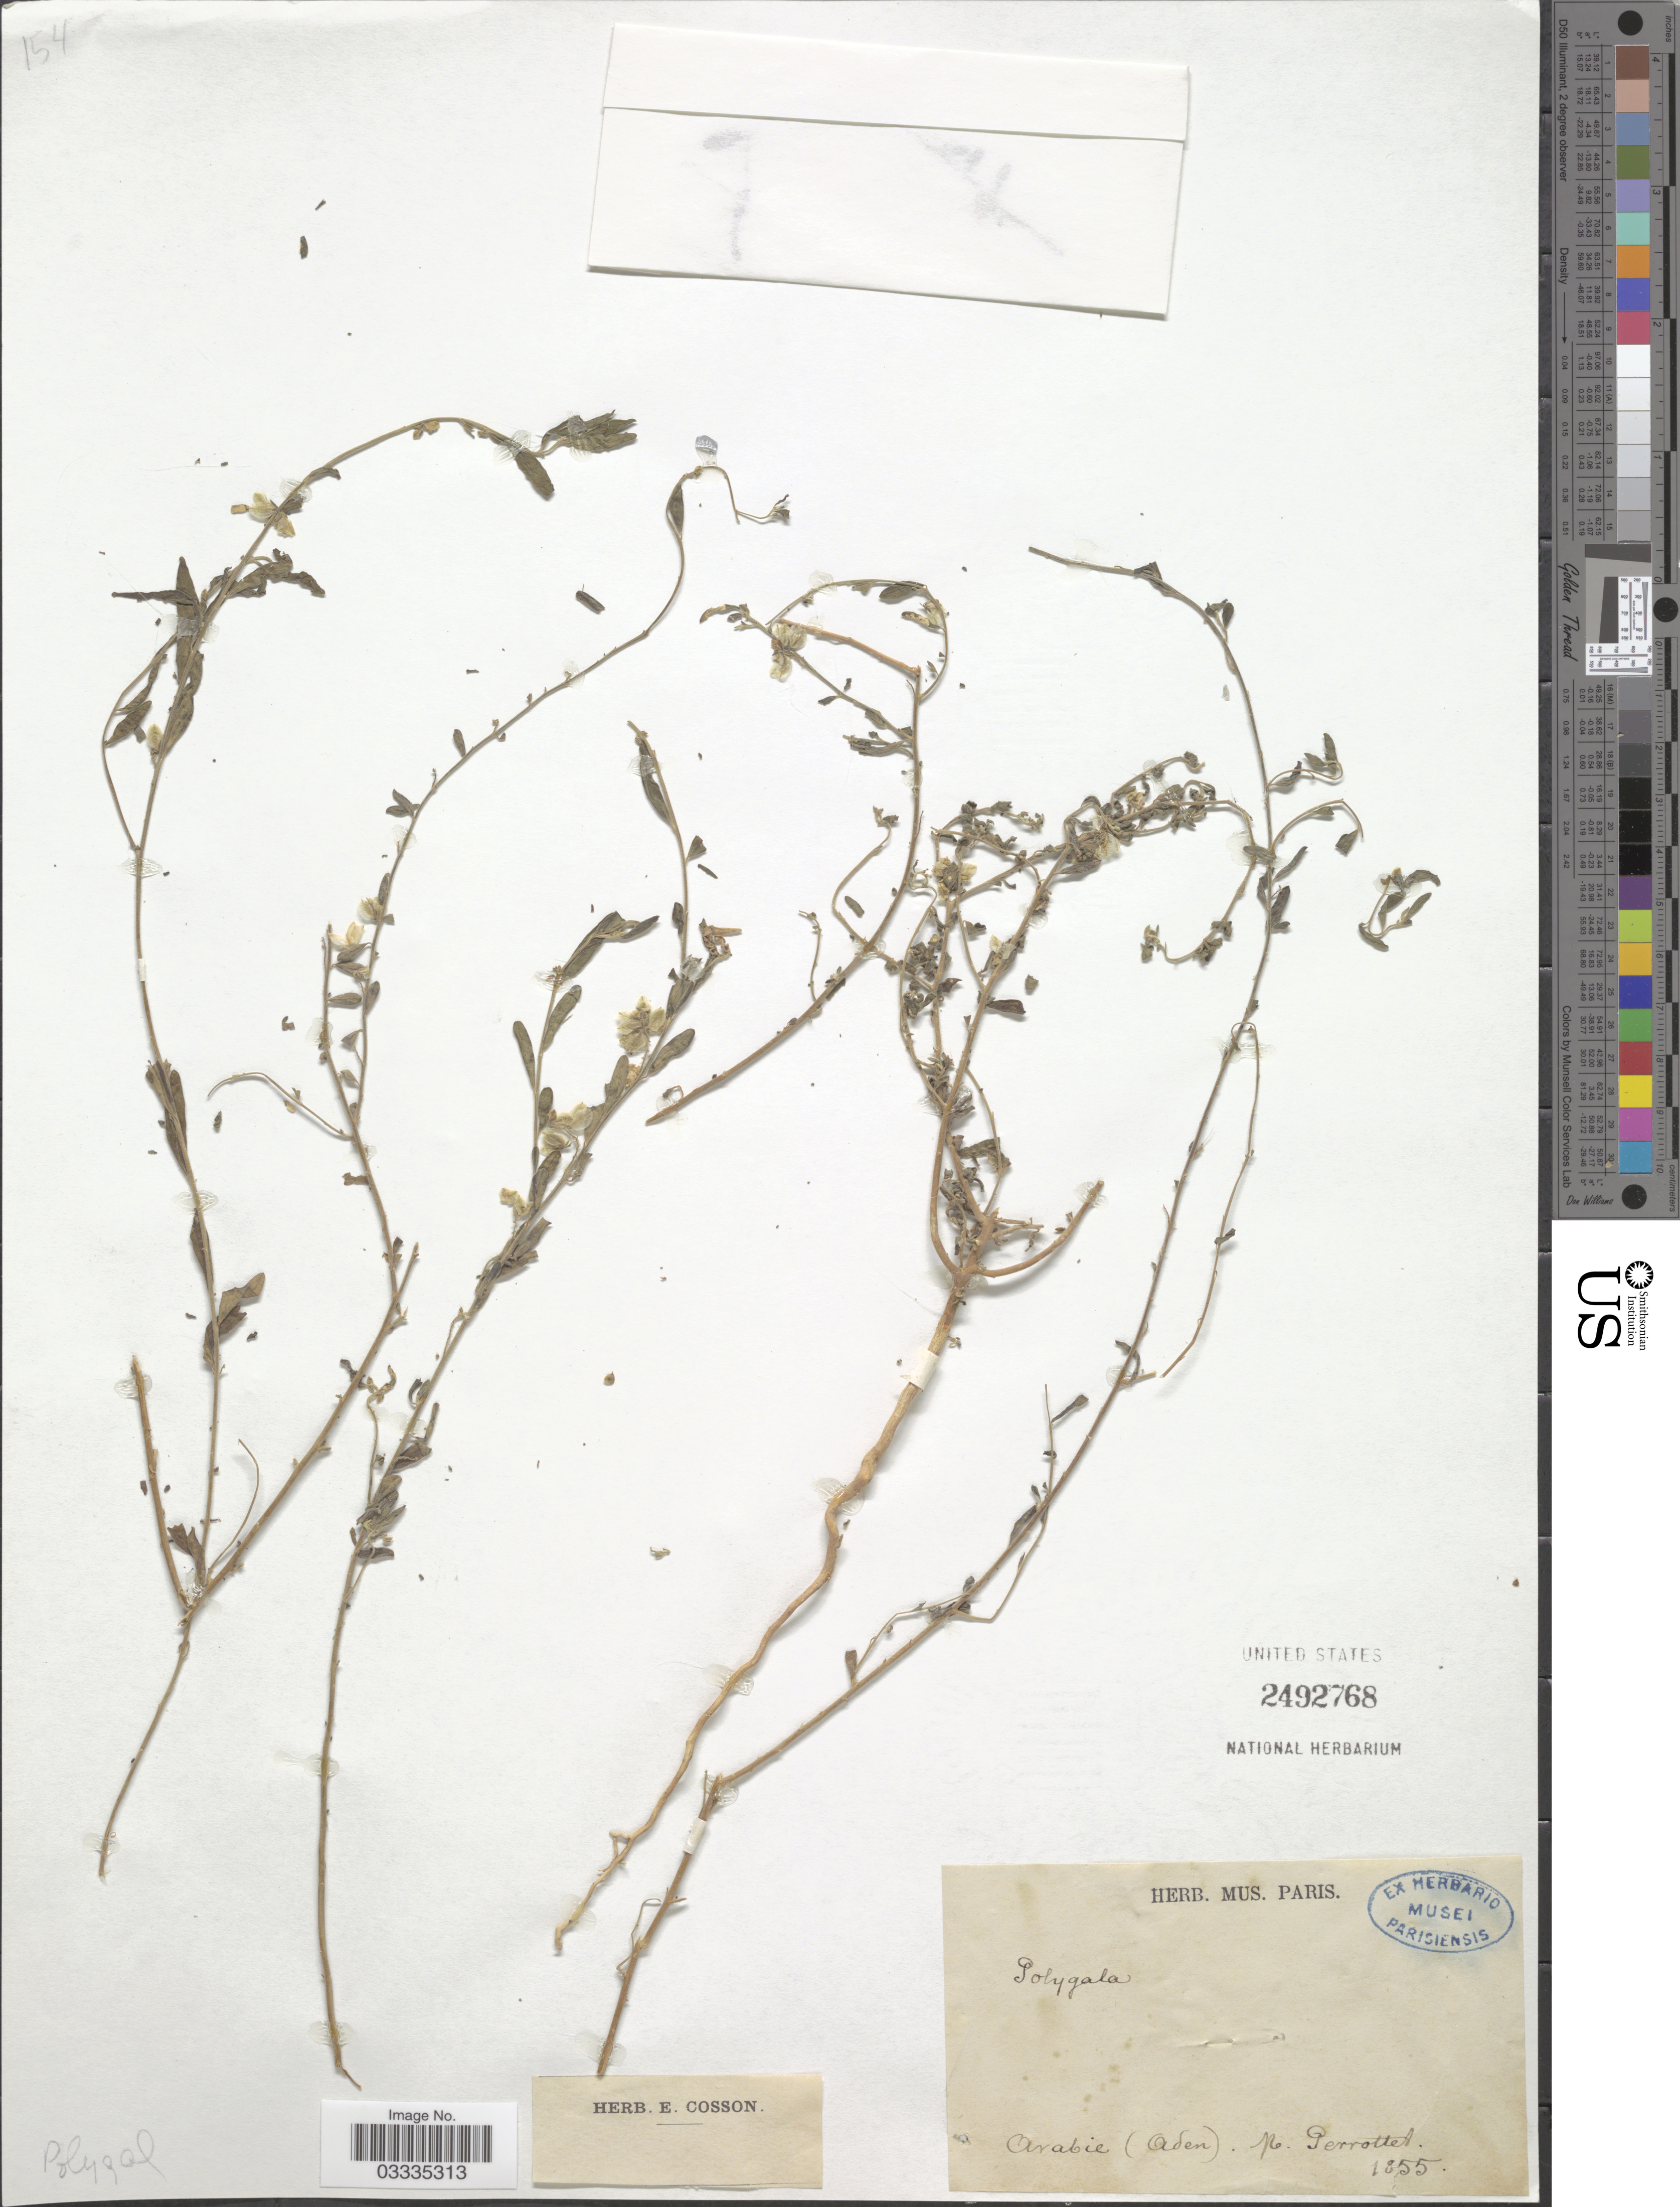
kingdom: Plantae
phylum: Tracheophyta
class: Magnoliopsida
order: Fabales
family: Polygalaceae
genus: Polygala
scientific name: Polygala sp.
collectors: Perrotte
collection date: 1855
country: Yemen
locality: Arabie (Aden).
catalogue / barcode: US 2492768